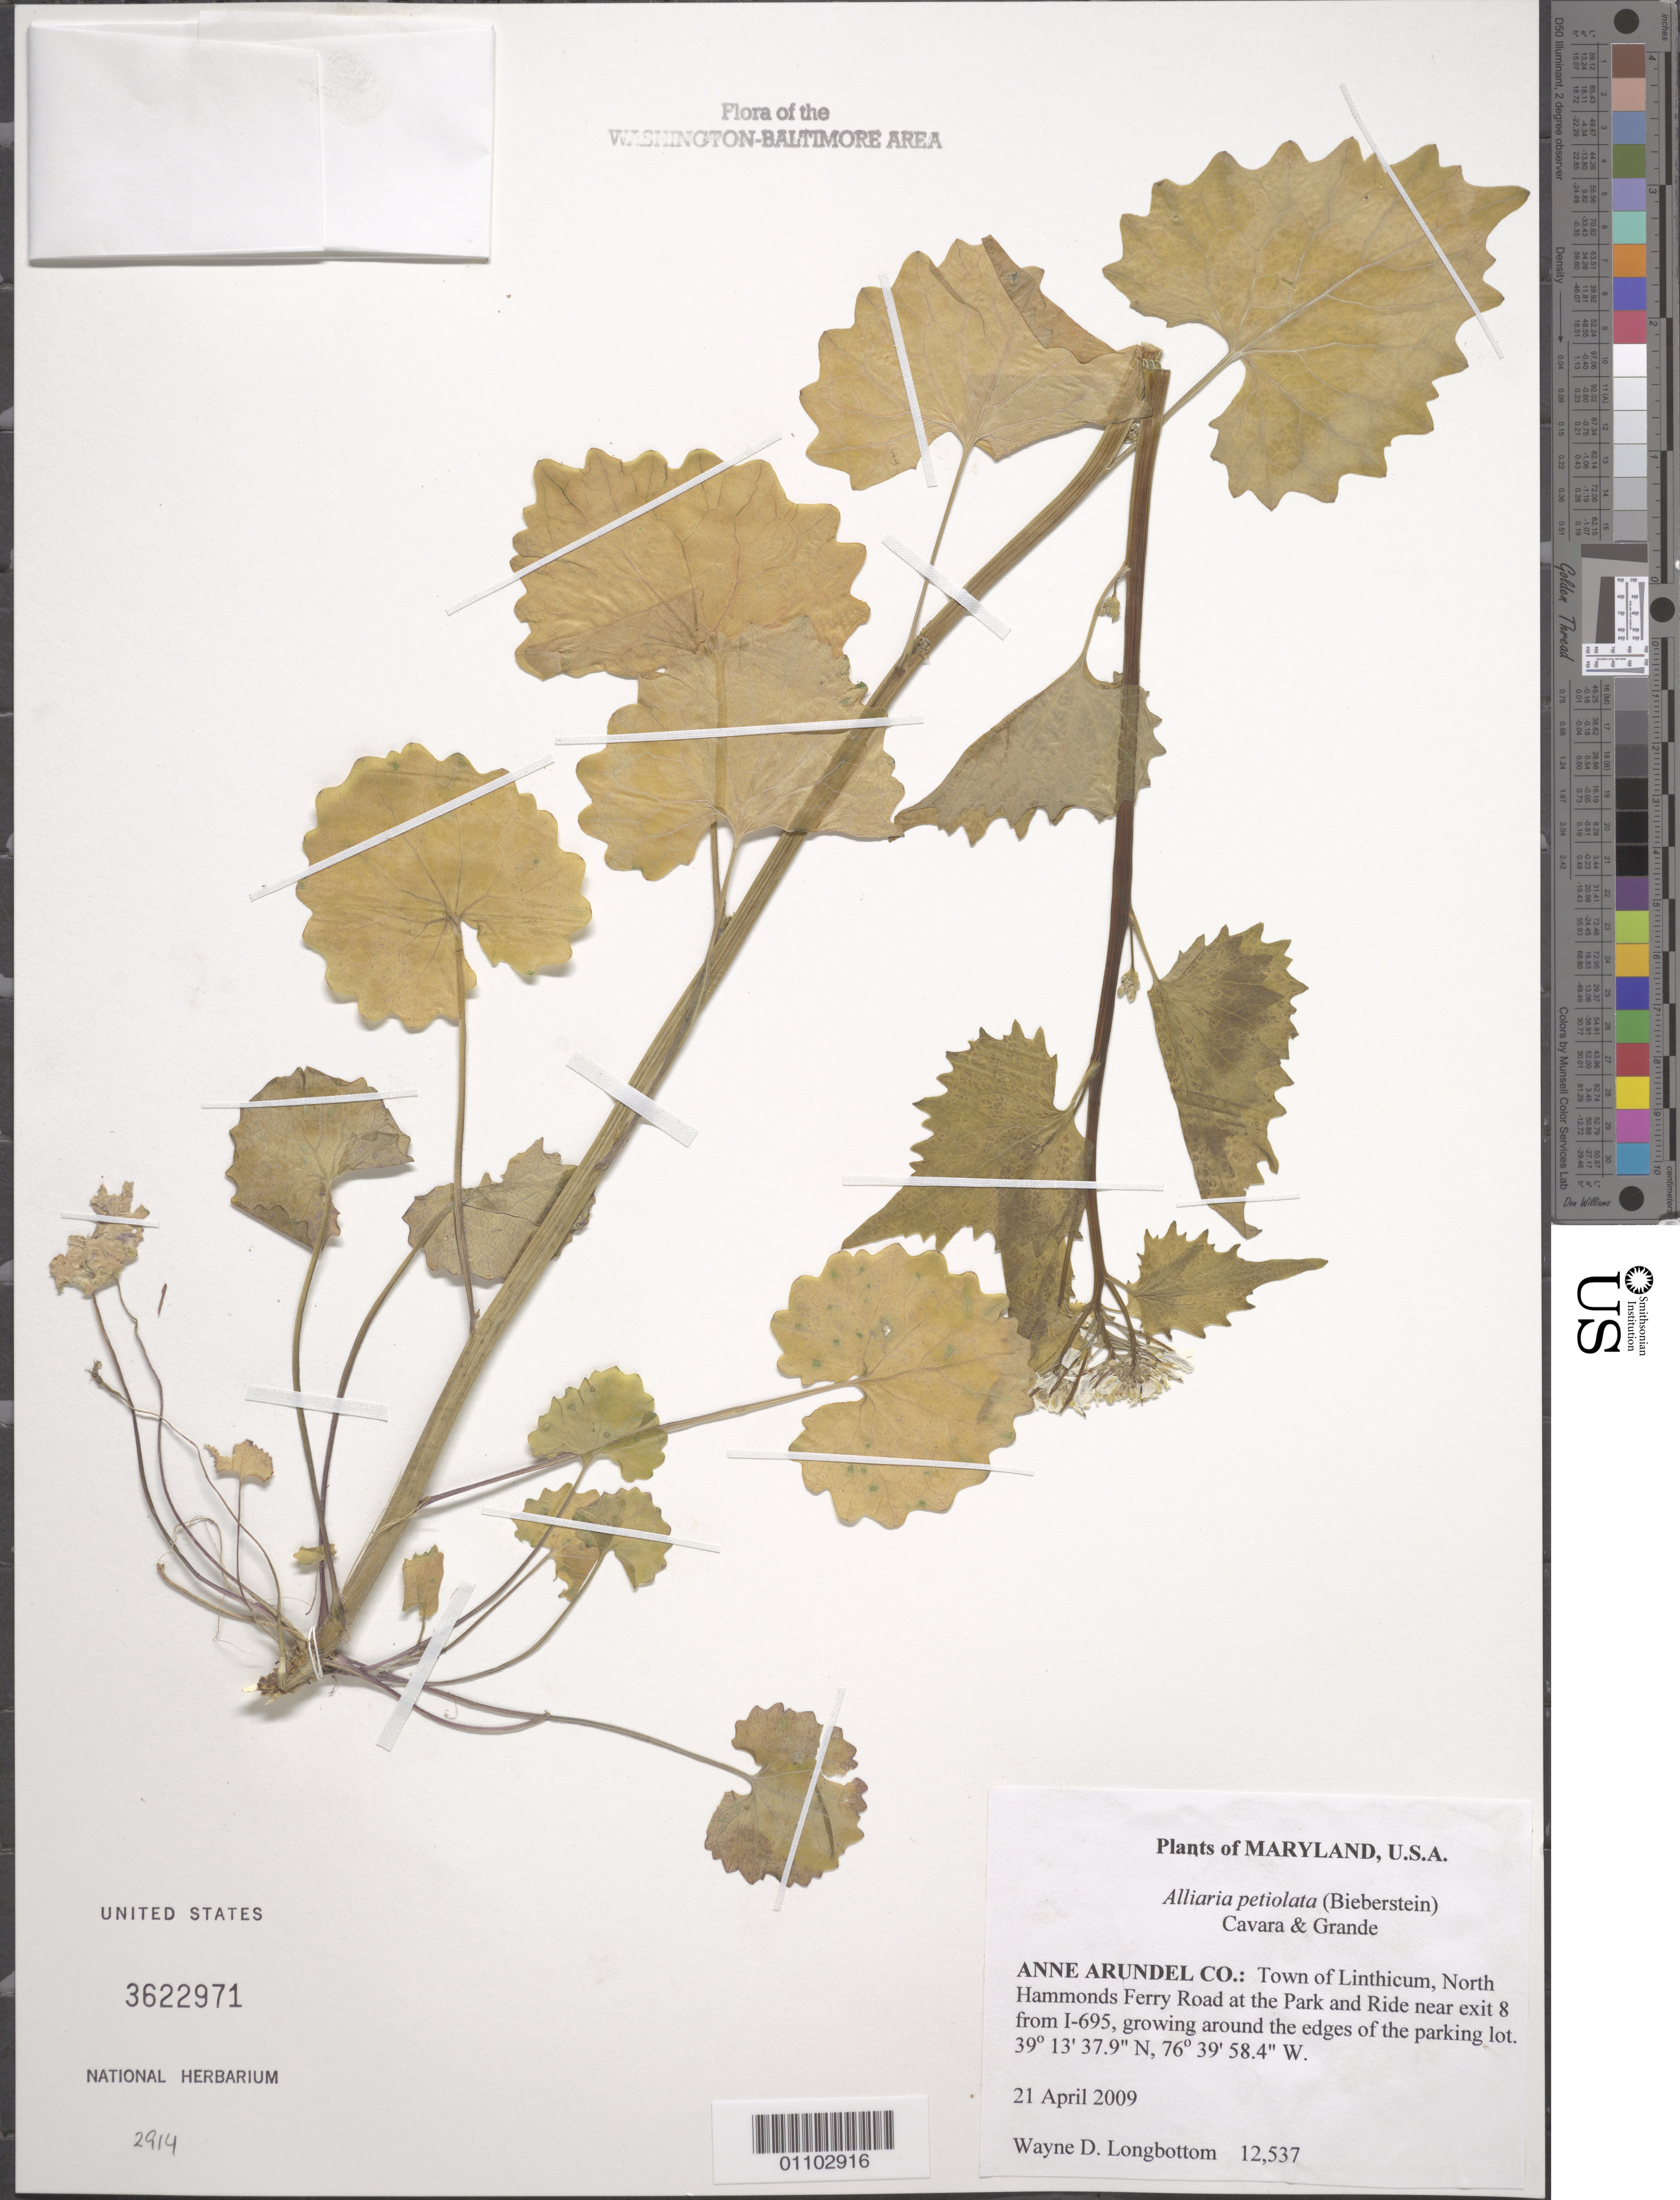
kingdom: Plantae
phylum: Tracheophyta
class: Magnoliopsida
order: Brassicales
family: Brassicaceae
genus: Alliaria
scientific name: Alliaria petiolata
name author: (M. Bieb.) Cavara & Grande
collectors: W. D. Longbottom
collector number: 12537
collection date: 2009-04-21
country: United States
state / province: Maryland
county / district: Anne Arundel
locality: Town of Linthicum, North Hammonds Ferry Road at the Park and Ride near exit 8 from I-695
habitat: Growing around the edges of the parking lot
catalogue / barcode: US 3622971